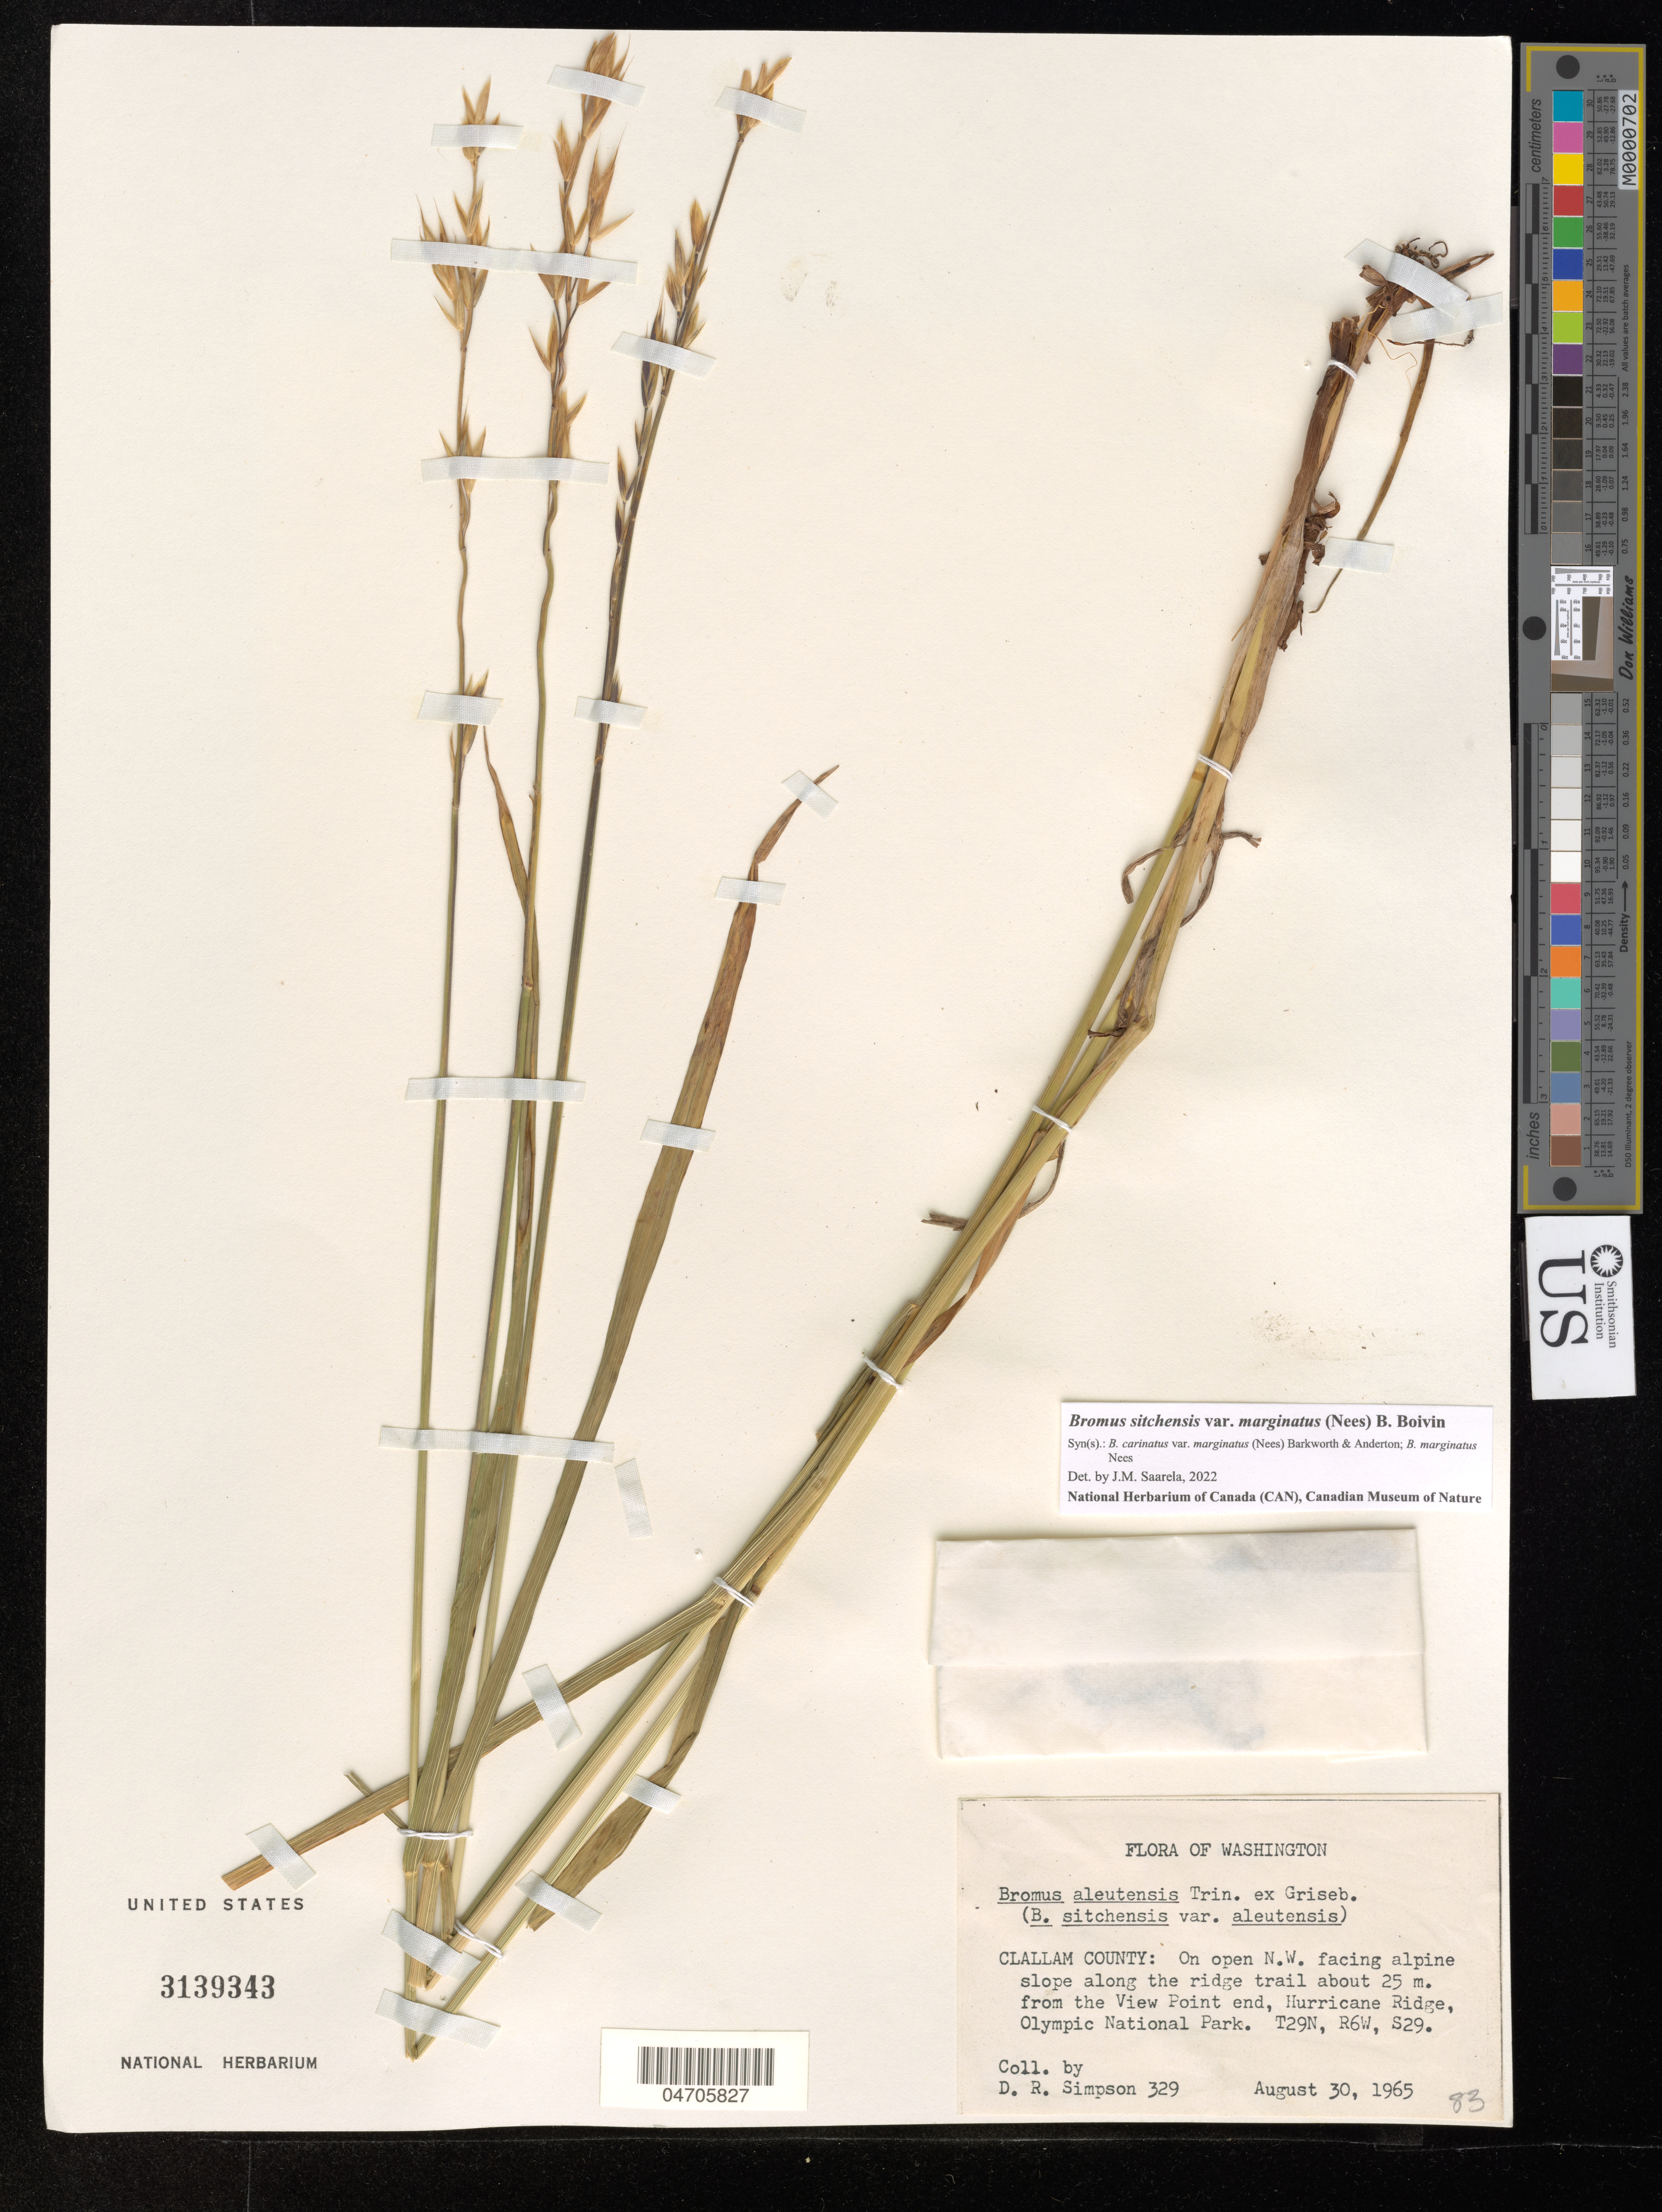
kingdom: Plantae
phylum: Tracheophyta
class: Liliopsida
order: Poales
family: Poaceae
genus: Bromus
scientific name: Bromus sitchensis var. polyanthus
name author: (Scribn. ex Shear) R.E. Brainerd & Otting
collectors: D. R. Simpson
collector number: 329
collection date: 1965-08-30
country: United States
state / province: Washington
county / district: Clallam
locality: Clallam County: On open N.W. facing alpine slope along the ridge trail about 25 m. from the View Point end, Hurricane Ridge, Olympic National Park. T29N, R6W, S29.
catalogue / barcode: US 3139343